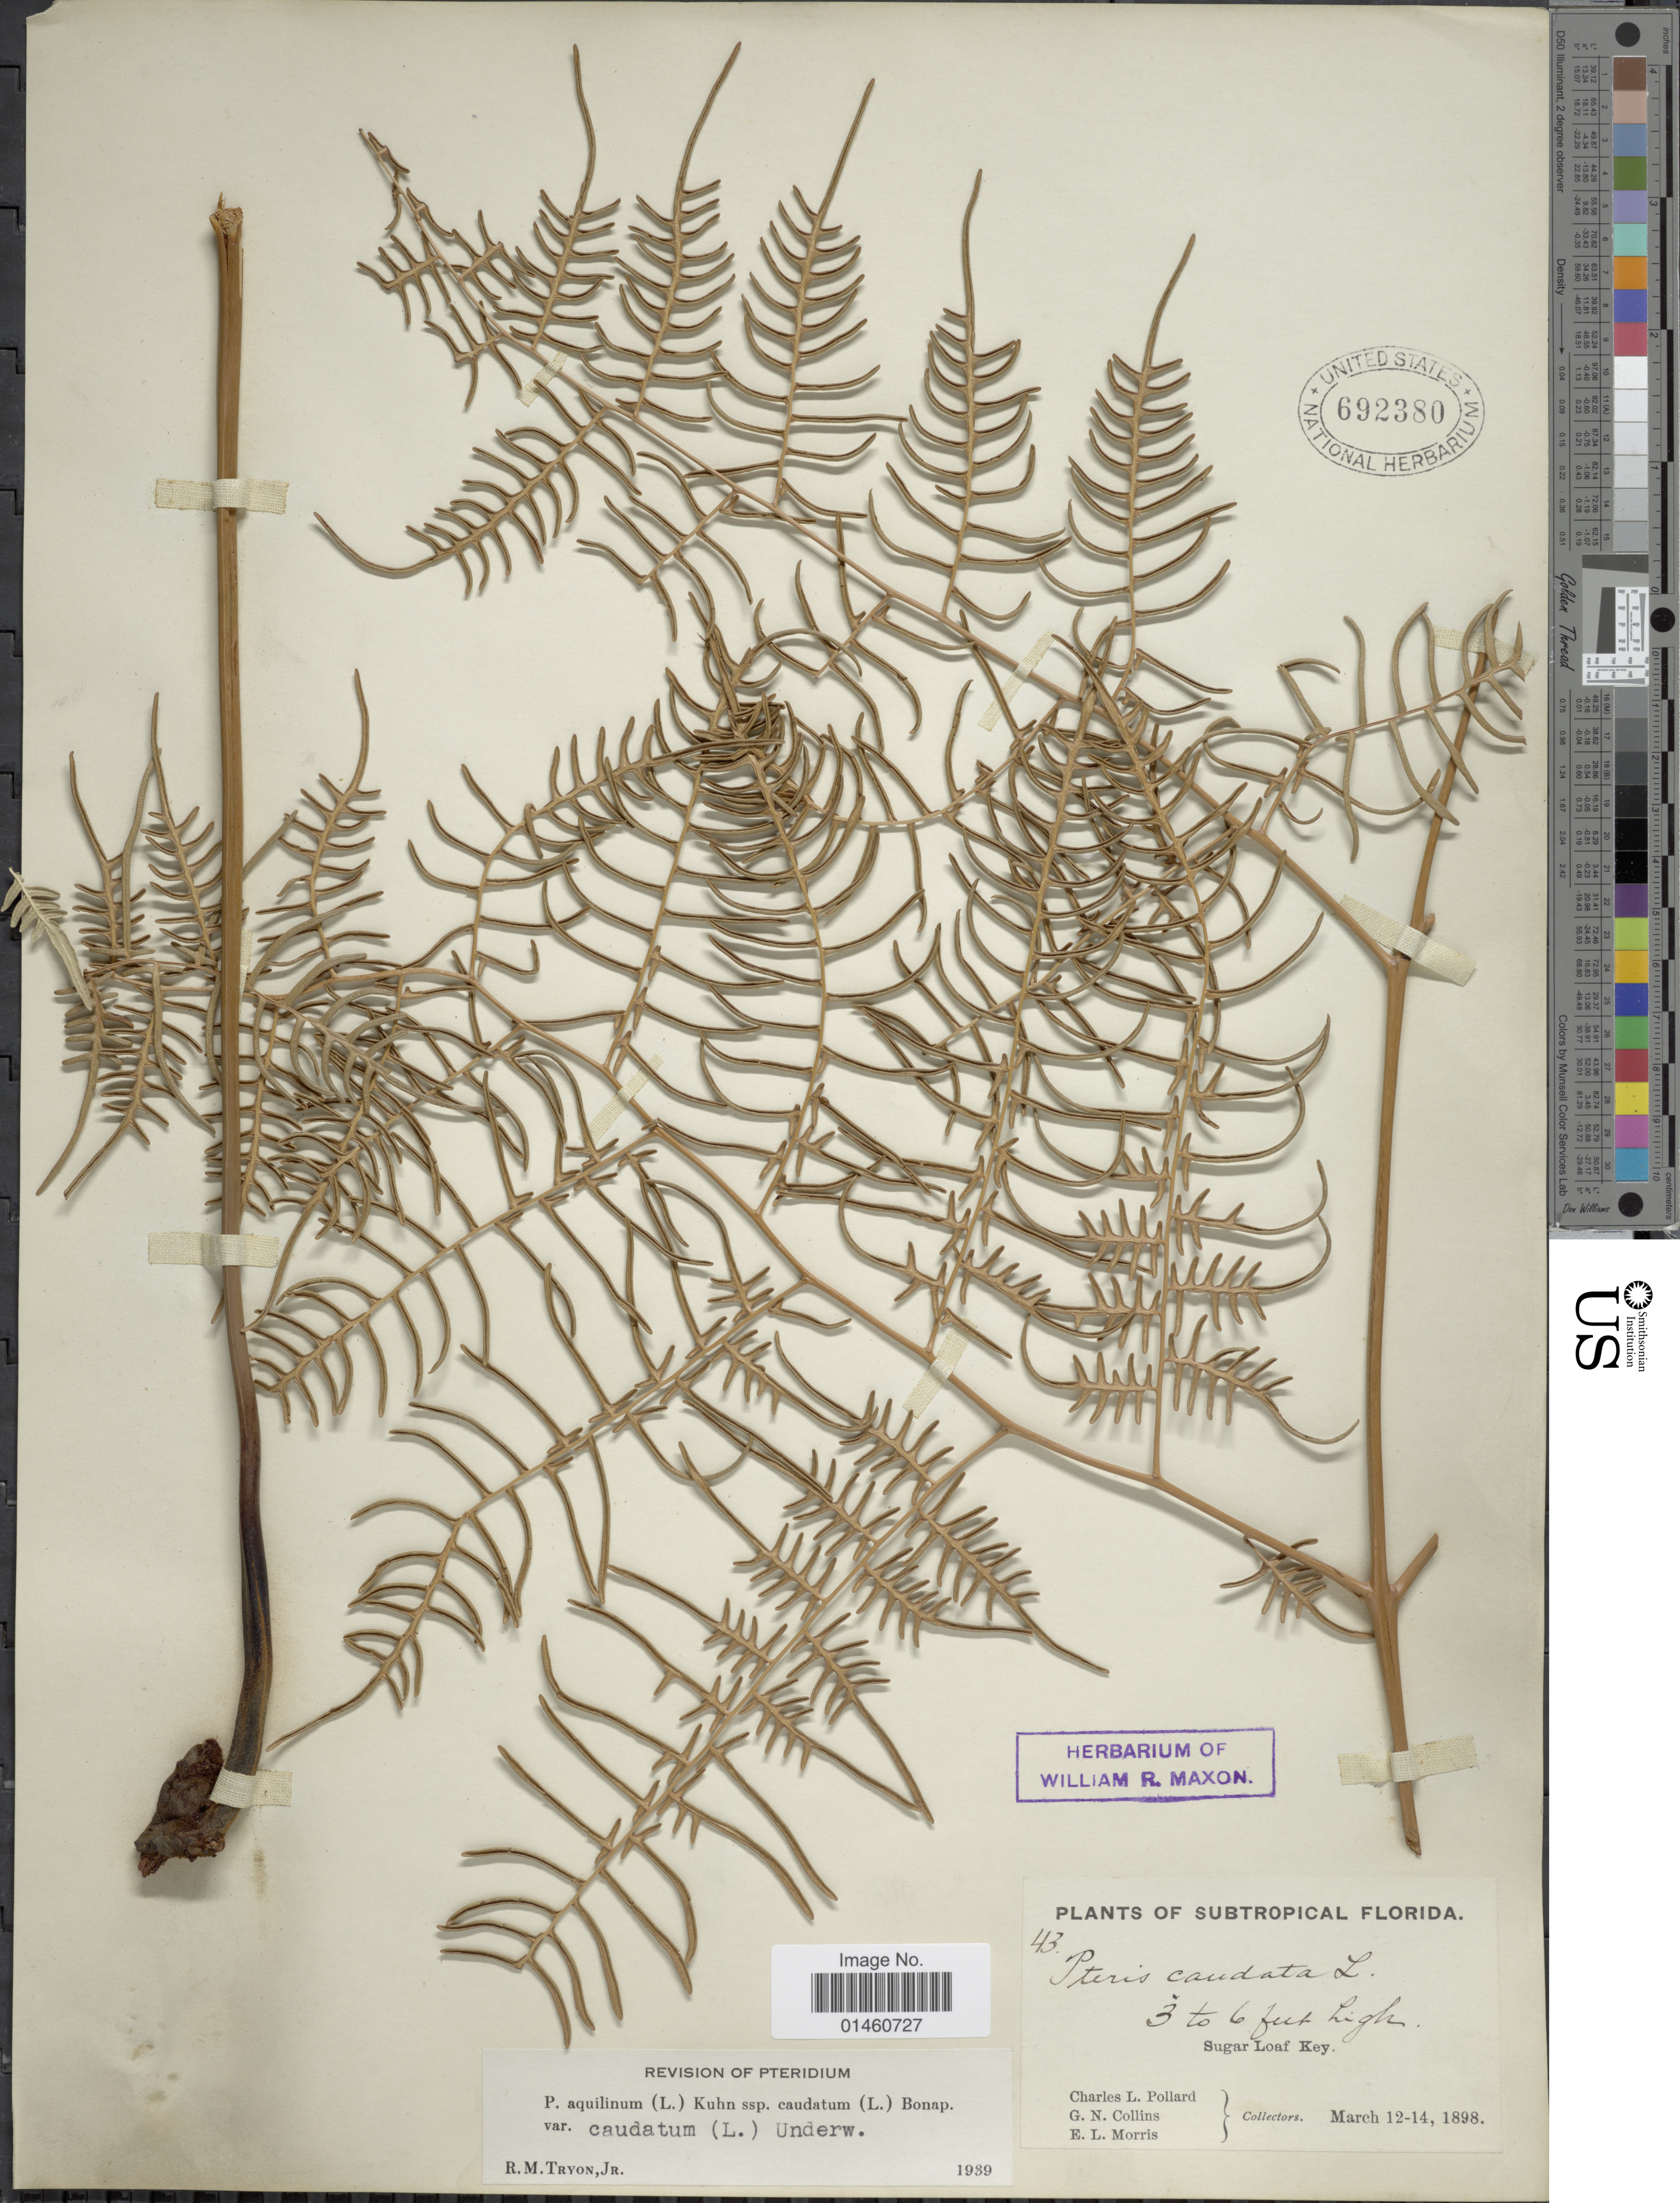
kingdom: Plantae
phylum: Tracheophyta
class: Polypodiopsida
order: Polypodiales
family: Dennstaedtiaceae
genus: Pteridium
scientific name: Pteridium caudatum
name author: (L.) Maxon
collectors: C. L. Pollard, G. Collins & E. Morris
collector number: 43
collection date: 1898-03-12/1898-03-14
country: United States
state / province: Florida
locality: Subtropical Florida, Sugar Loaf Key.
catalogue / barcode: US 692380